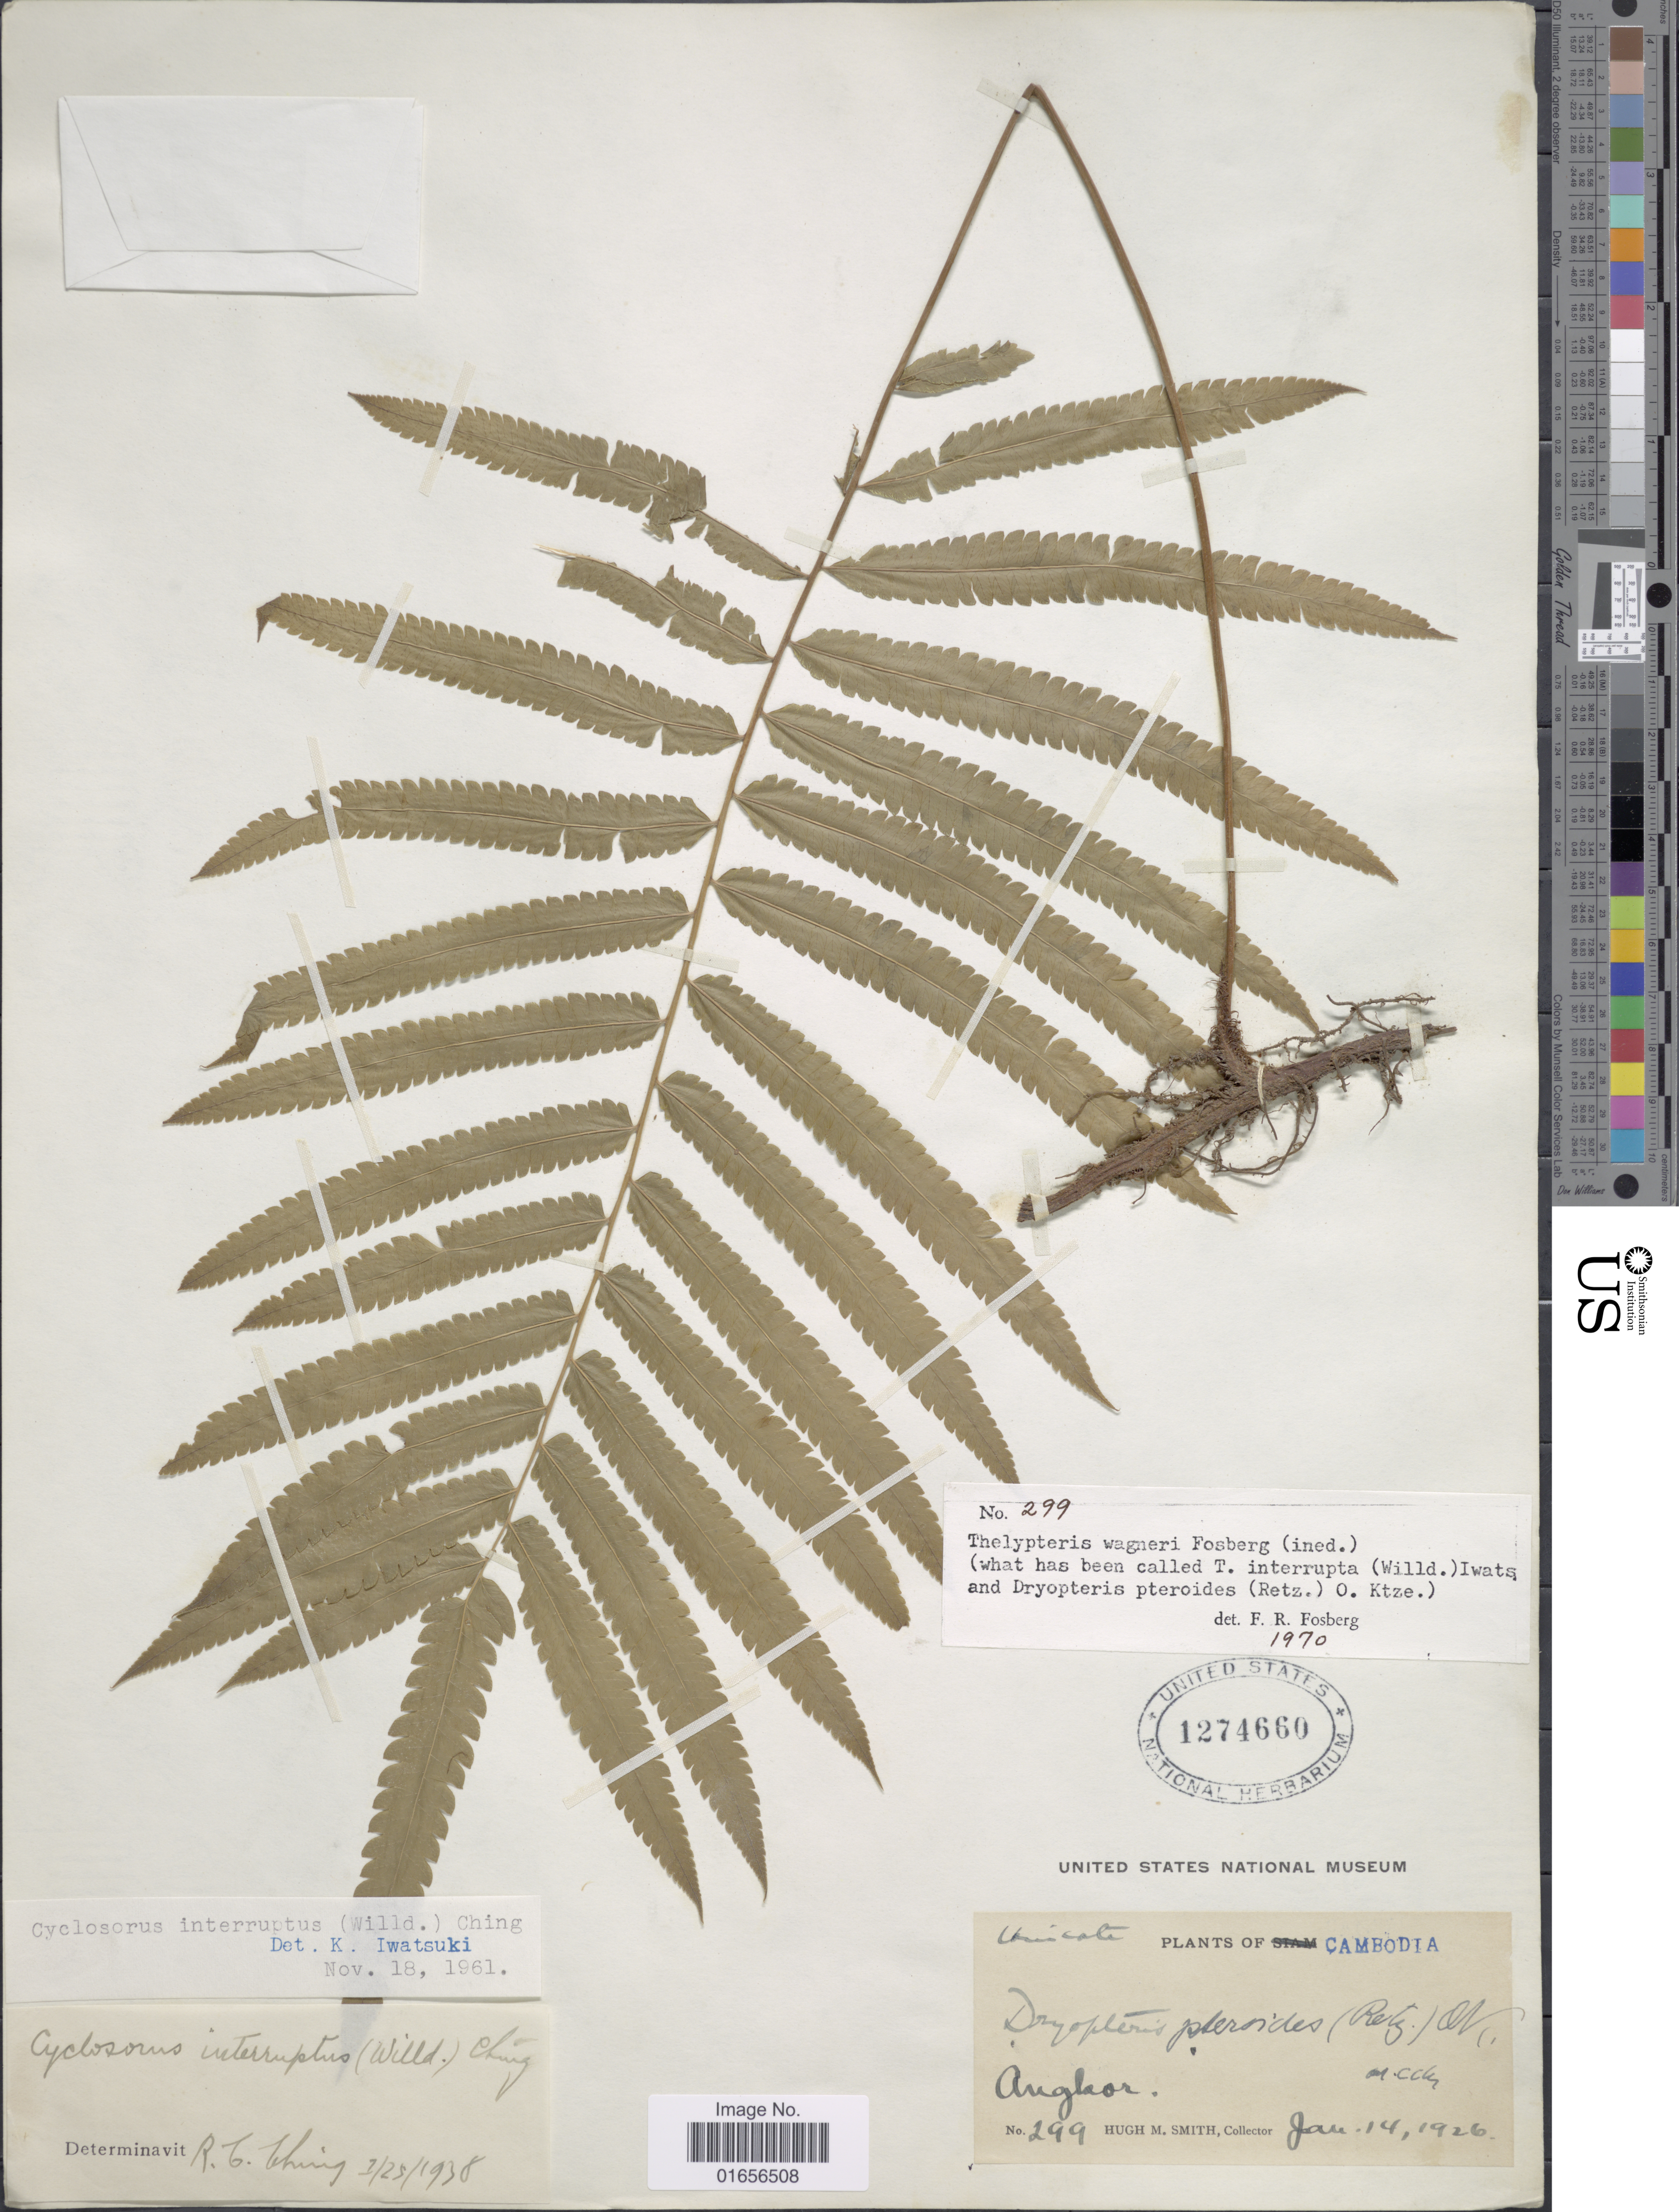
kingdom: Plantae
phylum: Tracheophyta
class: Polypodiopsida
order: Polypodiales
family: Thelypteridaceae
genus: Amphineuron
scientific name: Amphineuron terminans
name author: (J. Sm. ex Hook.) Holttum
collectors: H. M. Smith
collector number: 299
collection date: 1926-01-14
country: Cambodia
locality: Cambodia, Angkor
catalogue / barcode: US 1274660